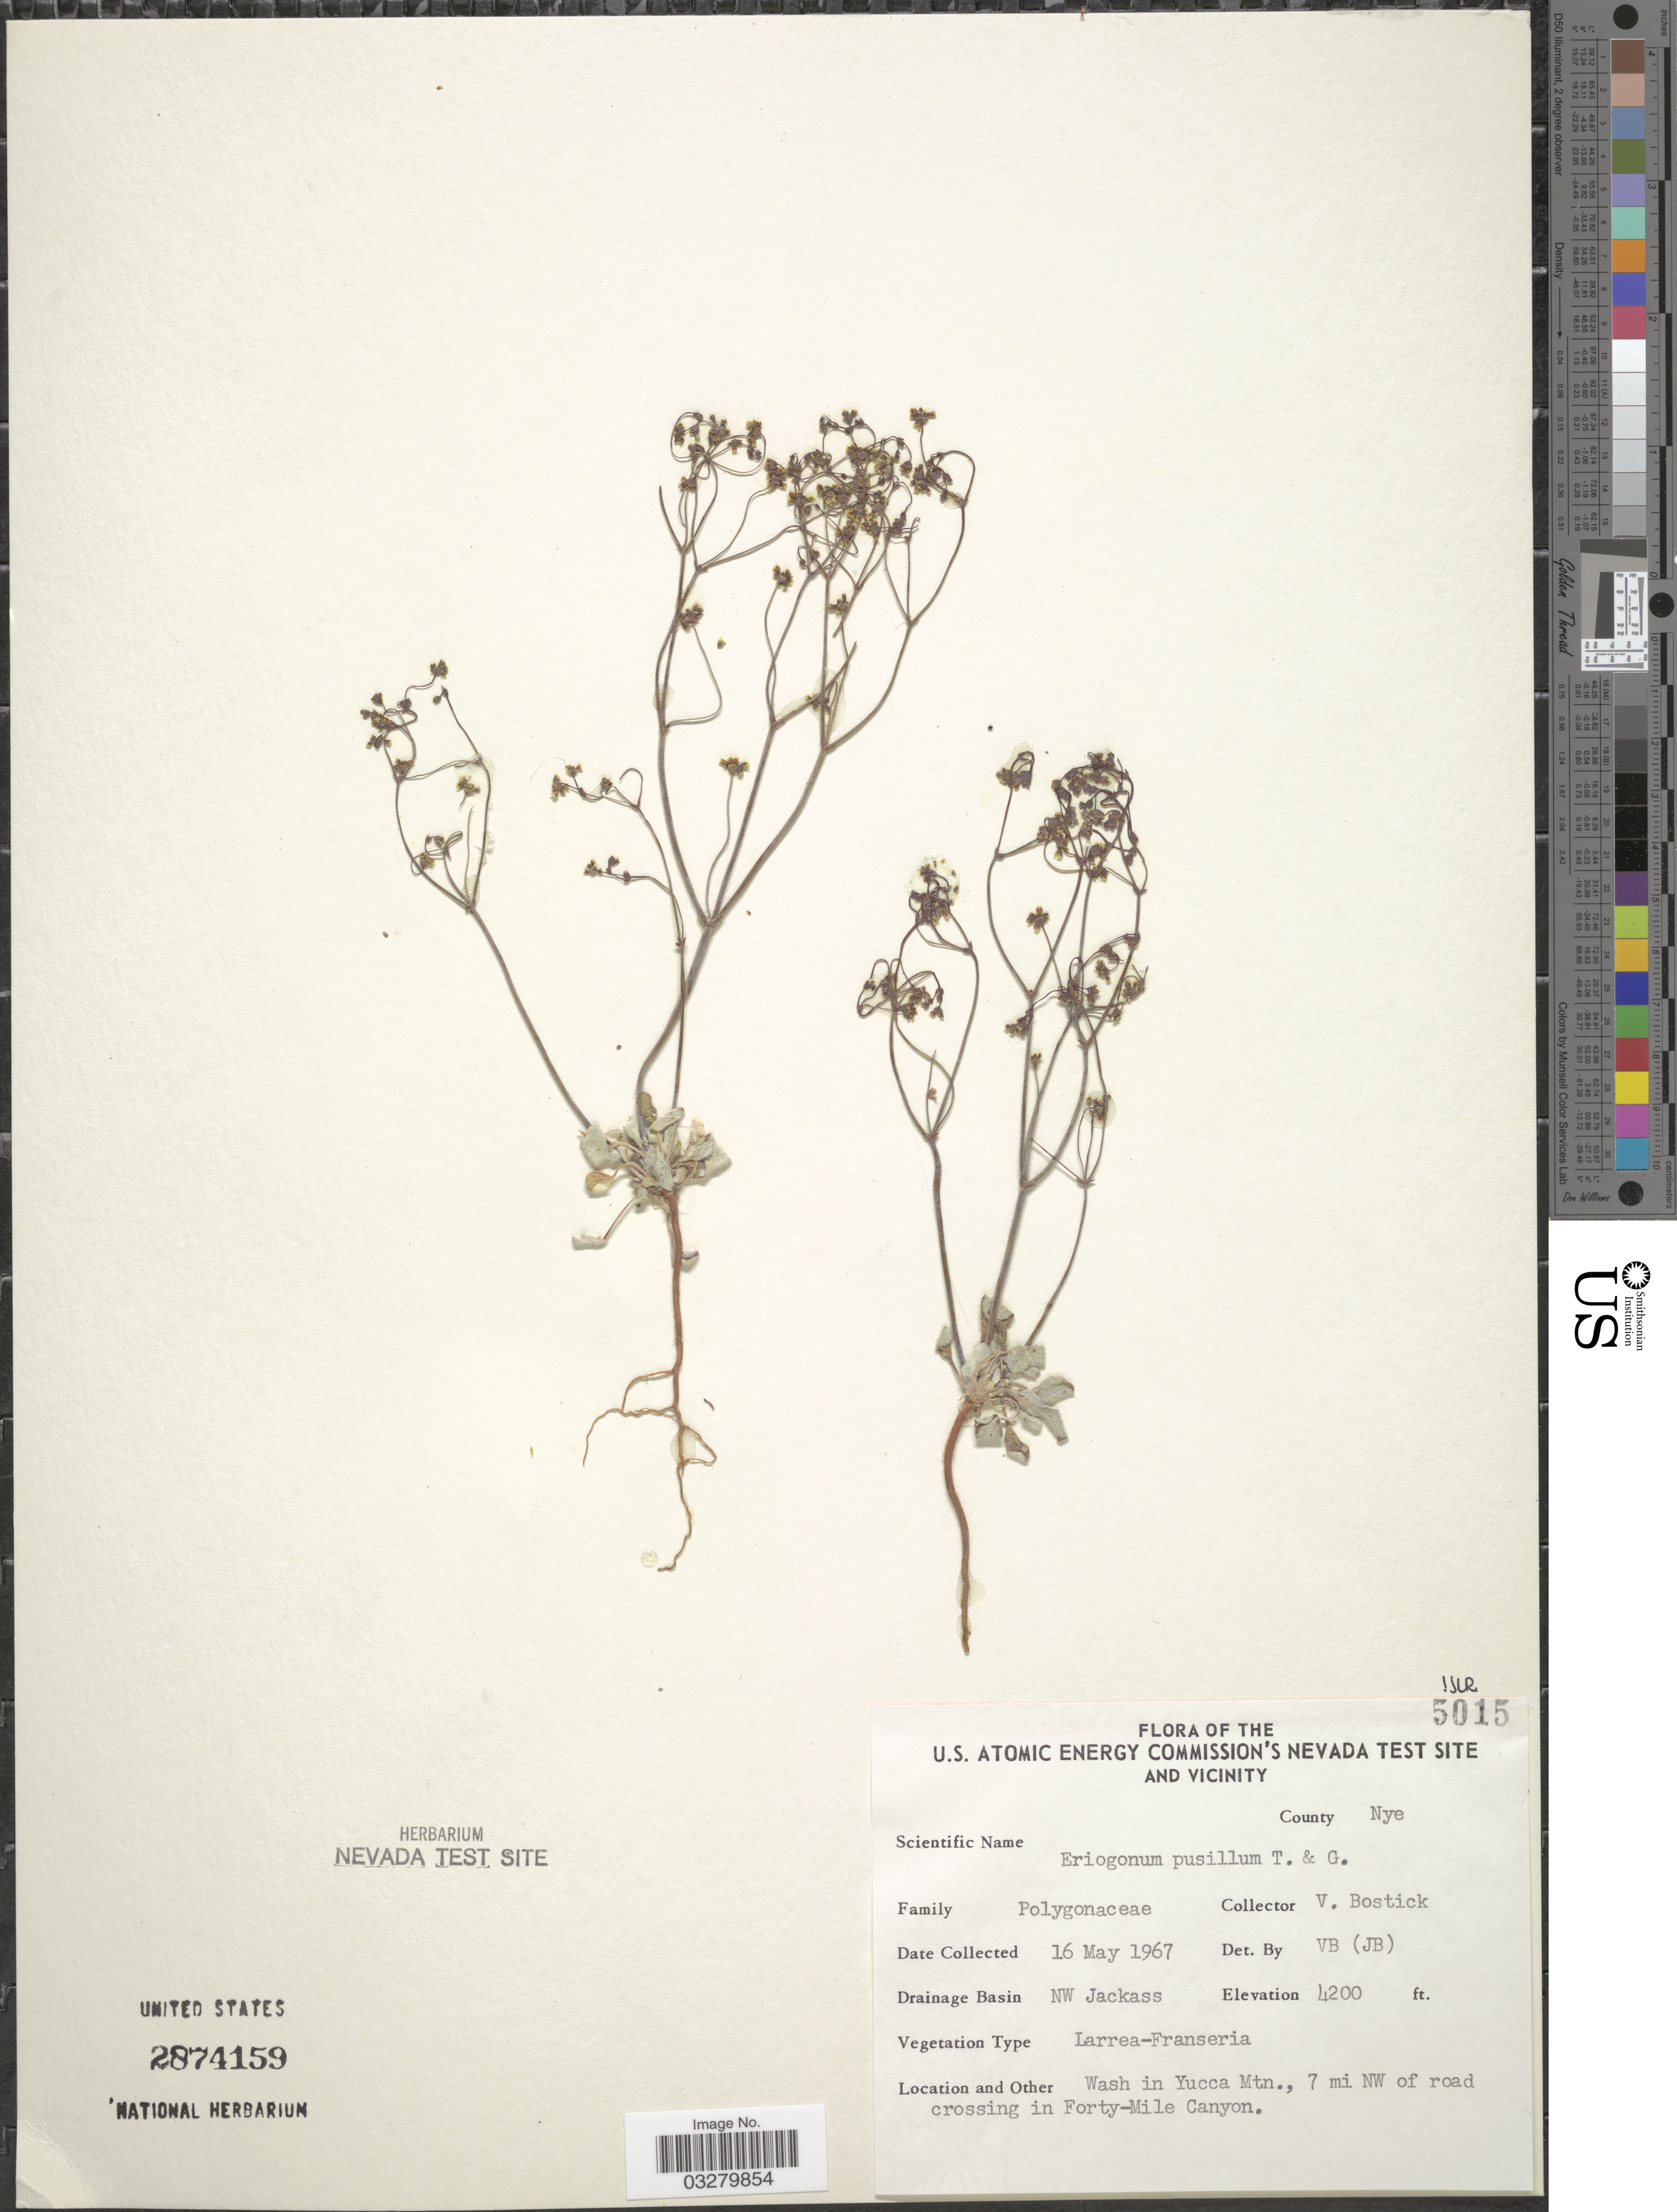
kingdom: Plantae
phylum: Tracheophyta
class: Magnoliopsida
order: Caryophyllales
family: Polygonaceae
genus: Eriogonum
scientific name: Eriogonum pusillum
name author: Torr. & A. Gray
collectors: V. Bostick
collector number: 5015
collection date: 1967-05-16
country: United States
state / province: Nevada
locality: U.S. Atomic Energy Commission's Nevada Test Site and Vicinity. County Nye. Drainage Basin NW Jackass. Wash in Yucca Mtn., 7 mi NW of road crossing in Forty-Mile Canyon.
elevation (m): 1280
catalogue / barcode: US 2874159